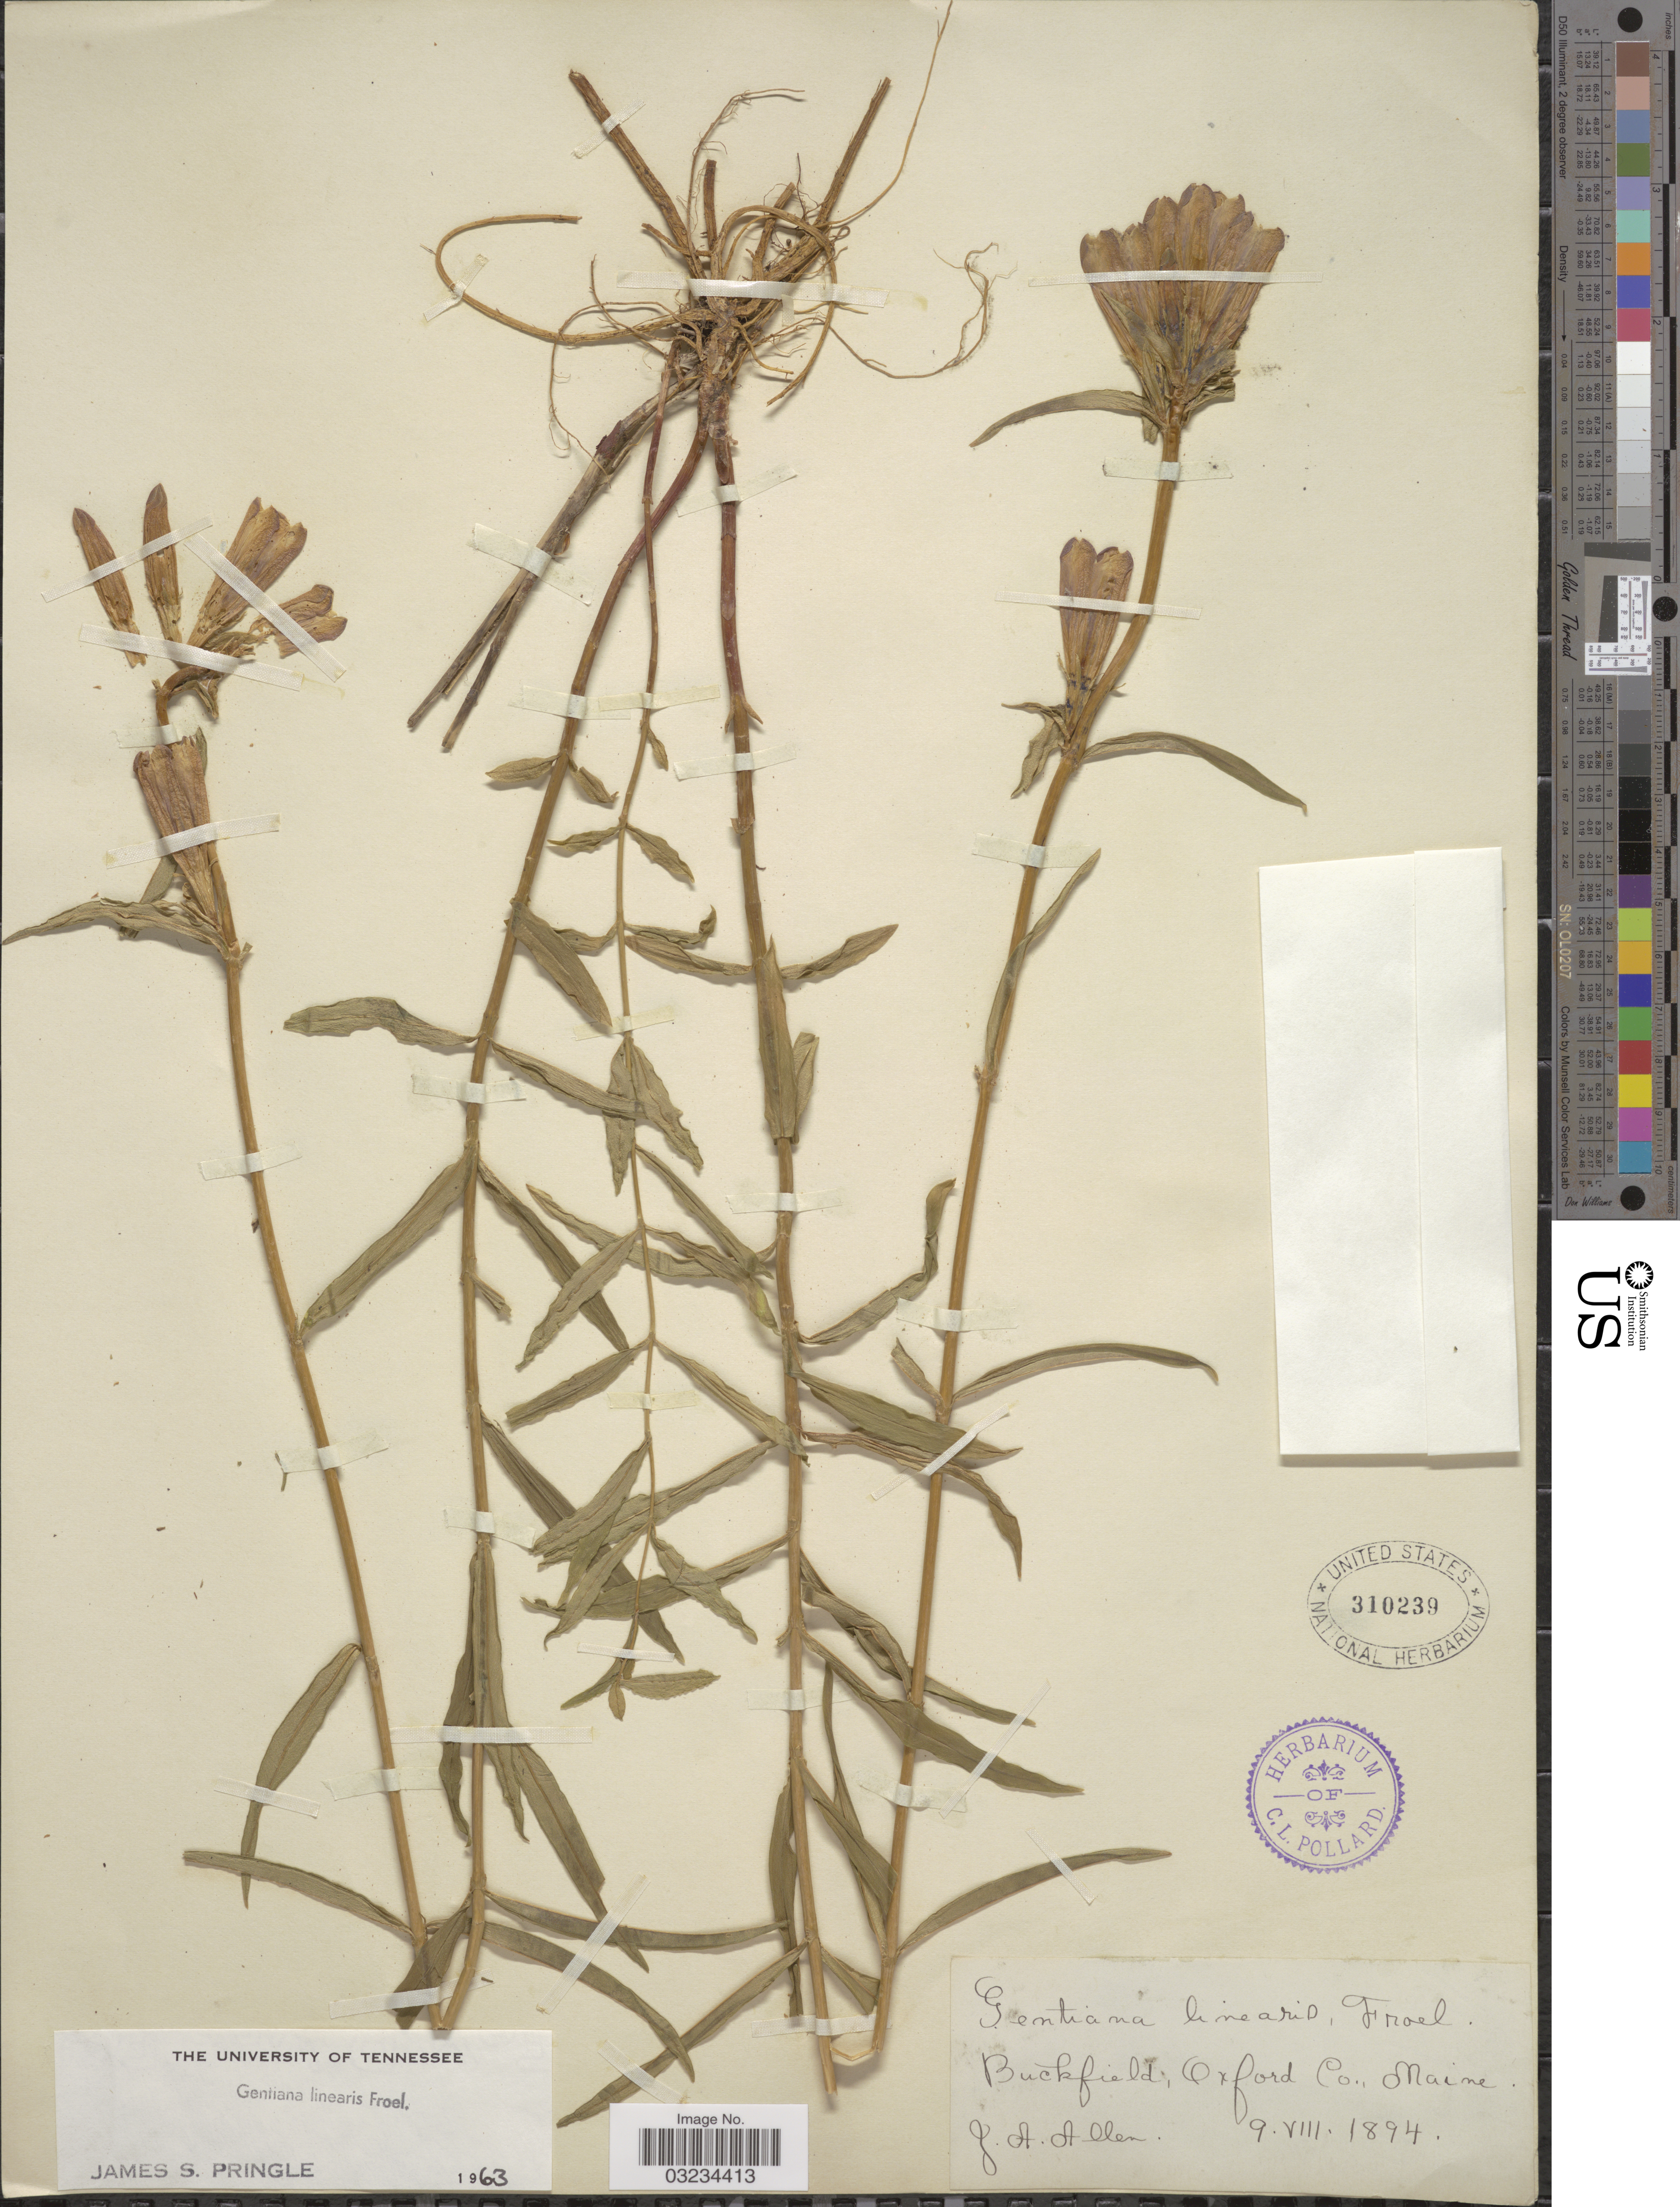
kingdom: Plantae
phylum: Tracheophyta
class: Magnoliopsida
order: Gentianales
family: Gentianaceae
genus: Gentiana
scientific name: Gentiana linearis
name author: Froel.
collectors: J. Allen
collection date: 1894-08-09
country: United States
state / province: Maine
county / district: Oxford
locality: Buckfield.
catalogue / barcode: US 310239